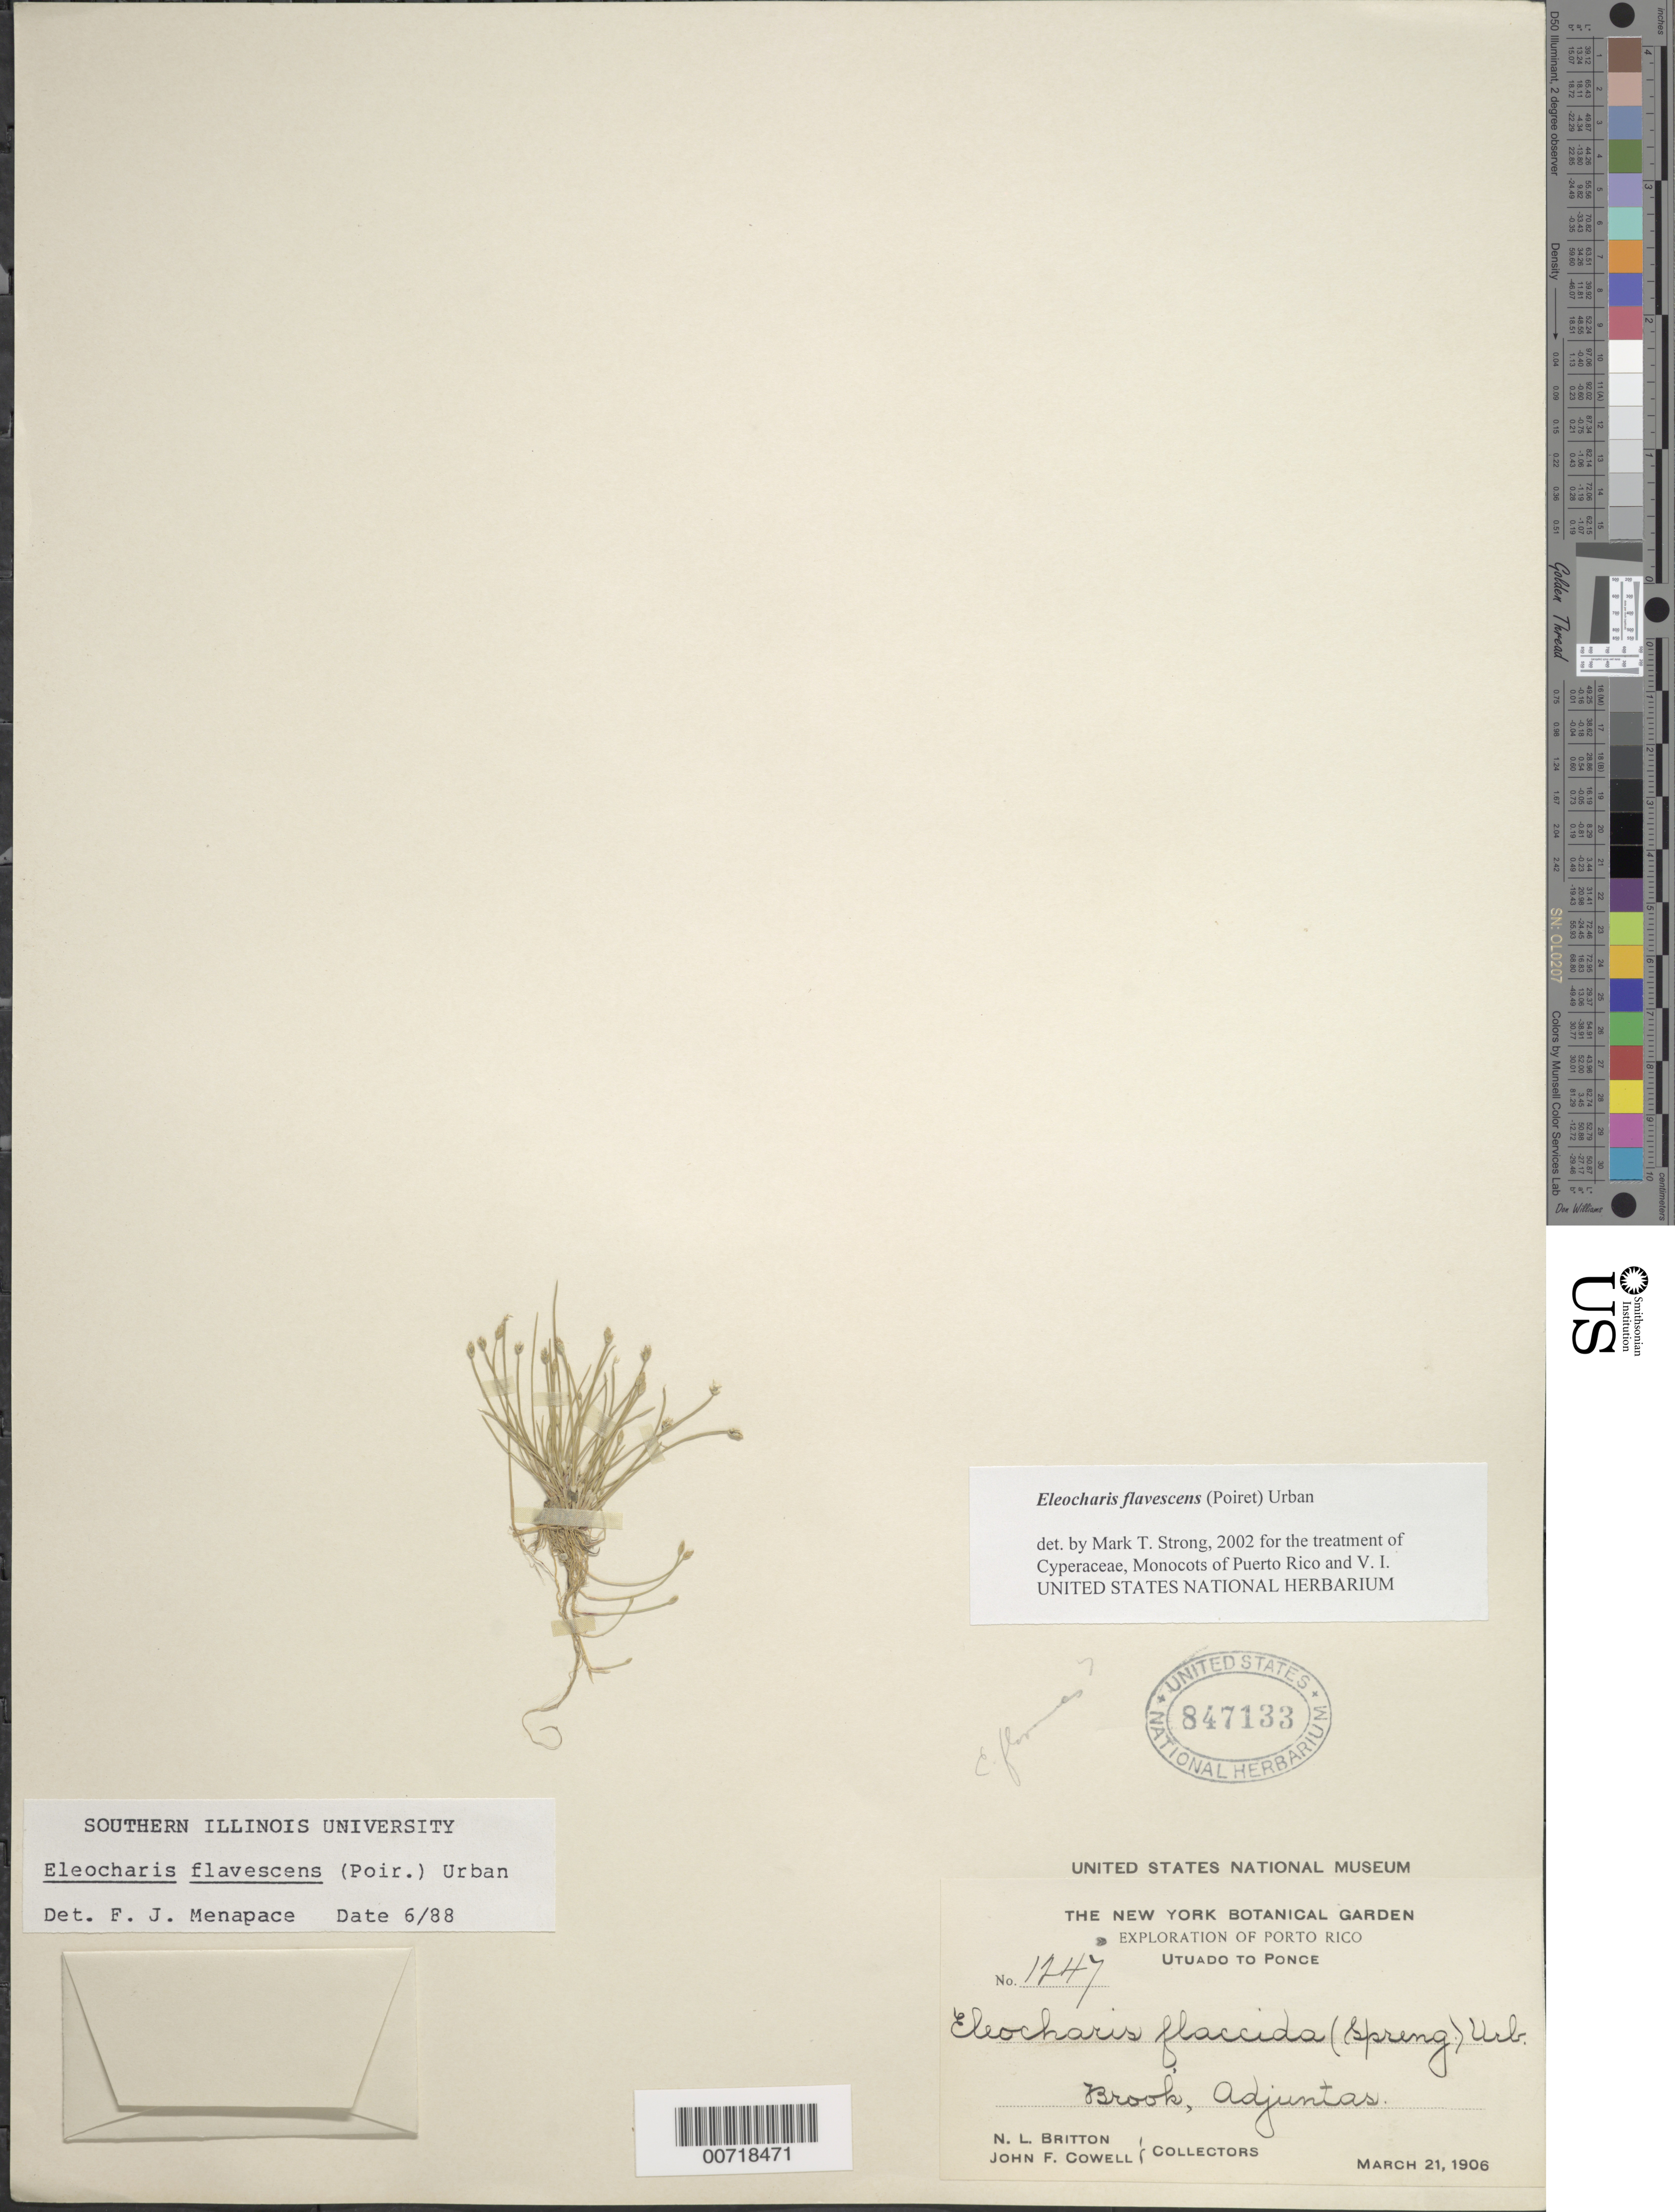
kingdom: Plantae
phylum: Tracheophyta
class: Liliopsida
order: Poales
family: Cyperaceae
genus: Eleocharis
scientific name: Eleocharis flavescens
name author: (Poir.) Urb.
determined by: Strong, M. T., (US), Smithsonian Institution - National Museum of Natural History (UNITED STATES)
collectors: N. Britton & J. F. Cowell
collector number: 1247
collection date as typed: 21 Mar 1906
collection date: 1906-03-21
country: Puerto Rico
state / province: Adjuntas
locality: Adjuntas.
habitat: Brook.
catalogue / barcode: US 847133